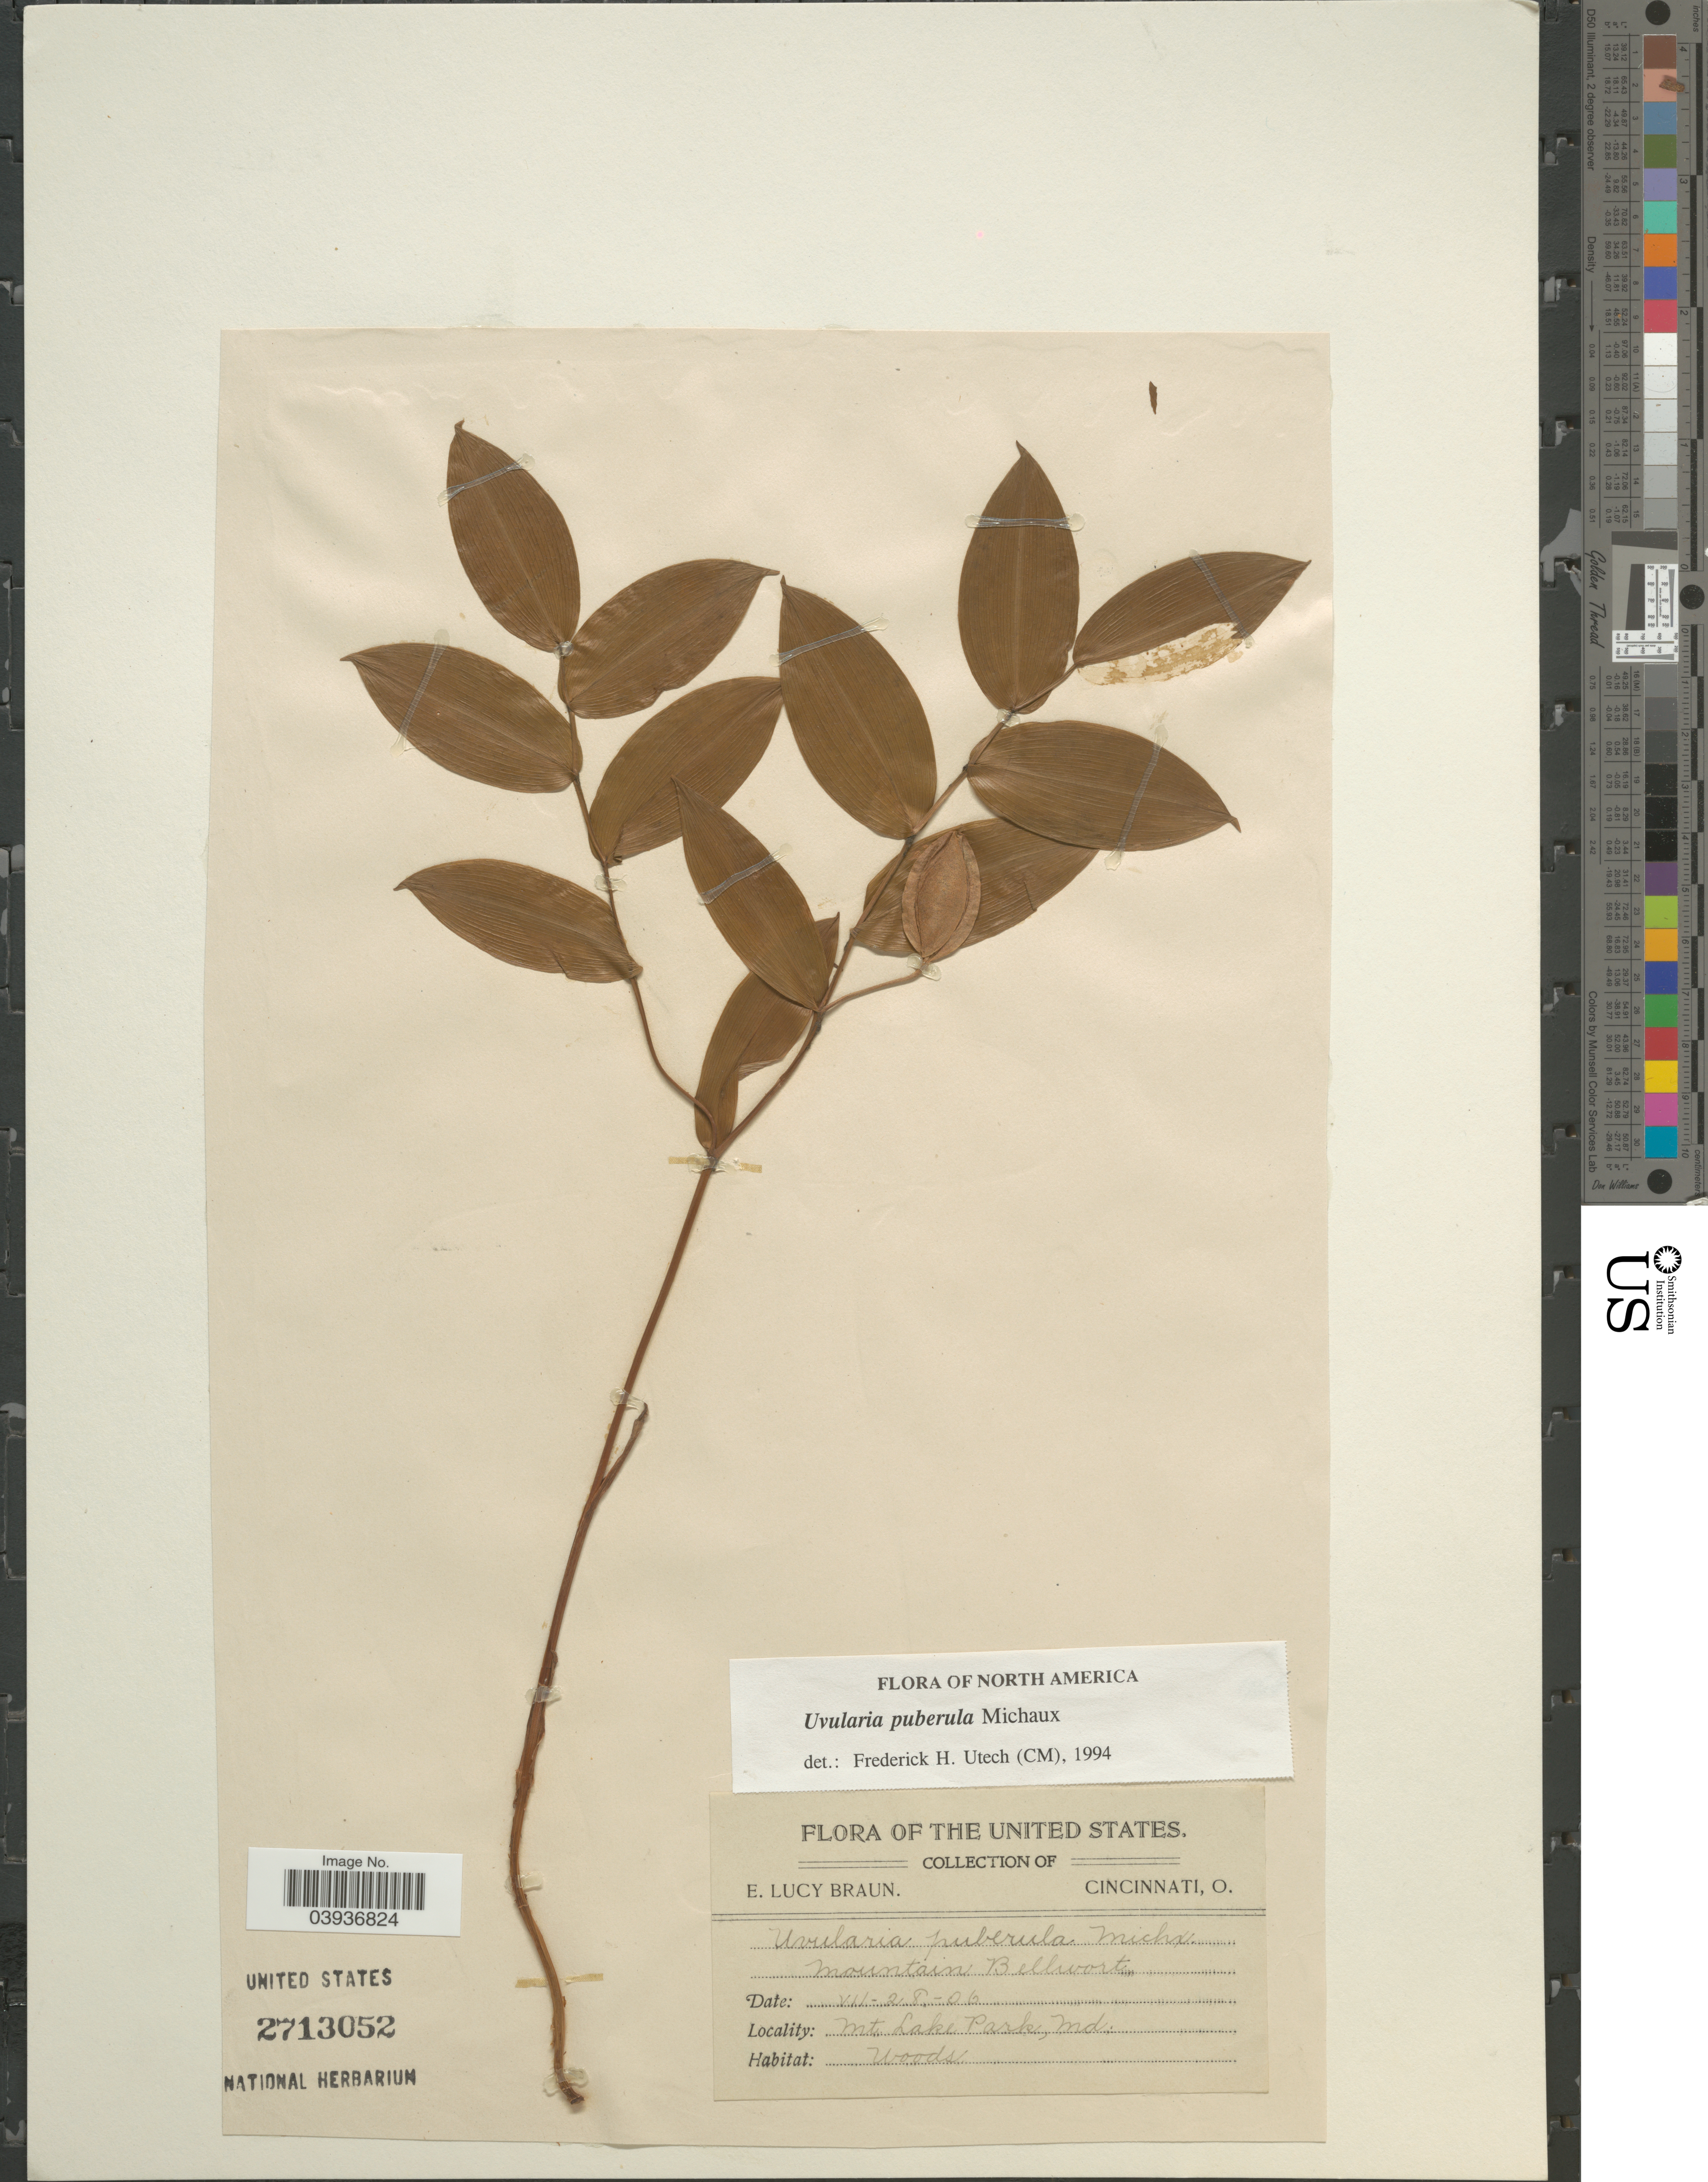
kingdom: Plantae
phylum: Tracheophyta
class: Liliopsida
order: Liliales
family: Colchicaceae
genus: Uvularia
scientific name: Uvularia puberula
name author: Michx.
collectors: E. L. Braun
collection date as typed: Transcribed d/m/y: 28/7/6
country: United States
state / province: Maryland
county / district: Garrett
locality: Mountain Bellwort. Mt. Lake Park.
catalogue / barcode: US 2713052